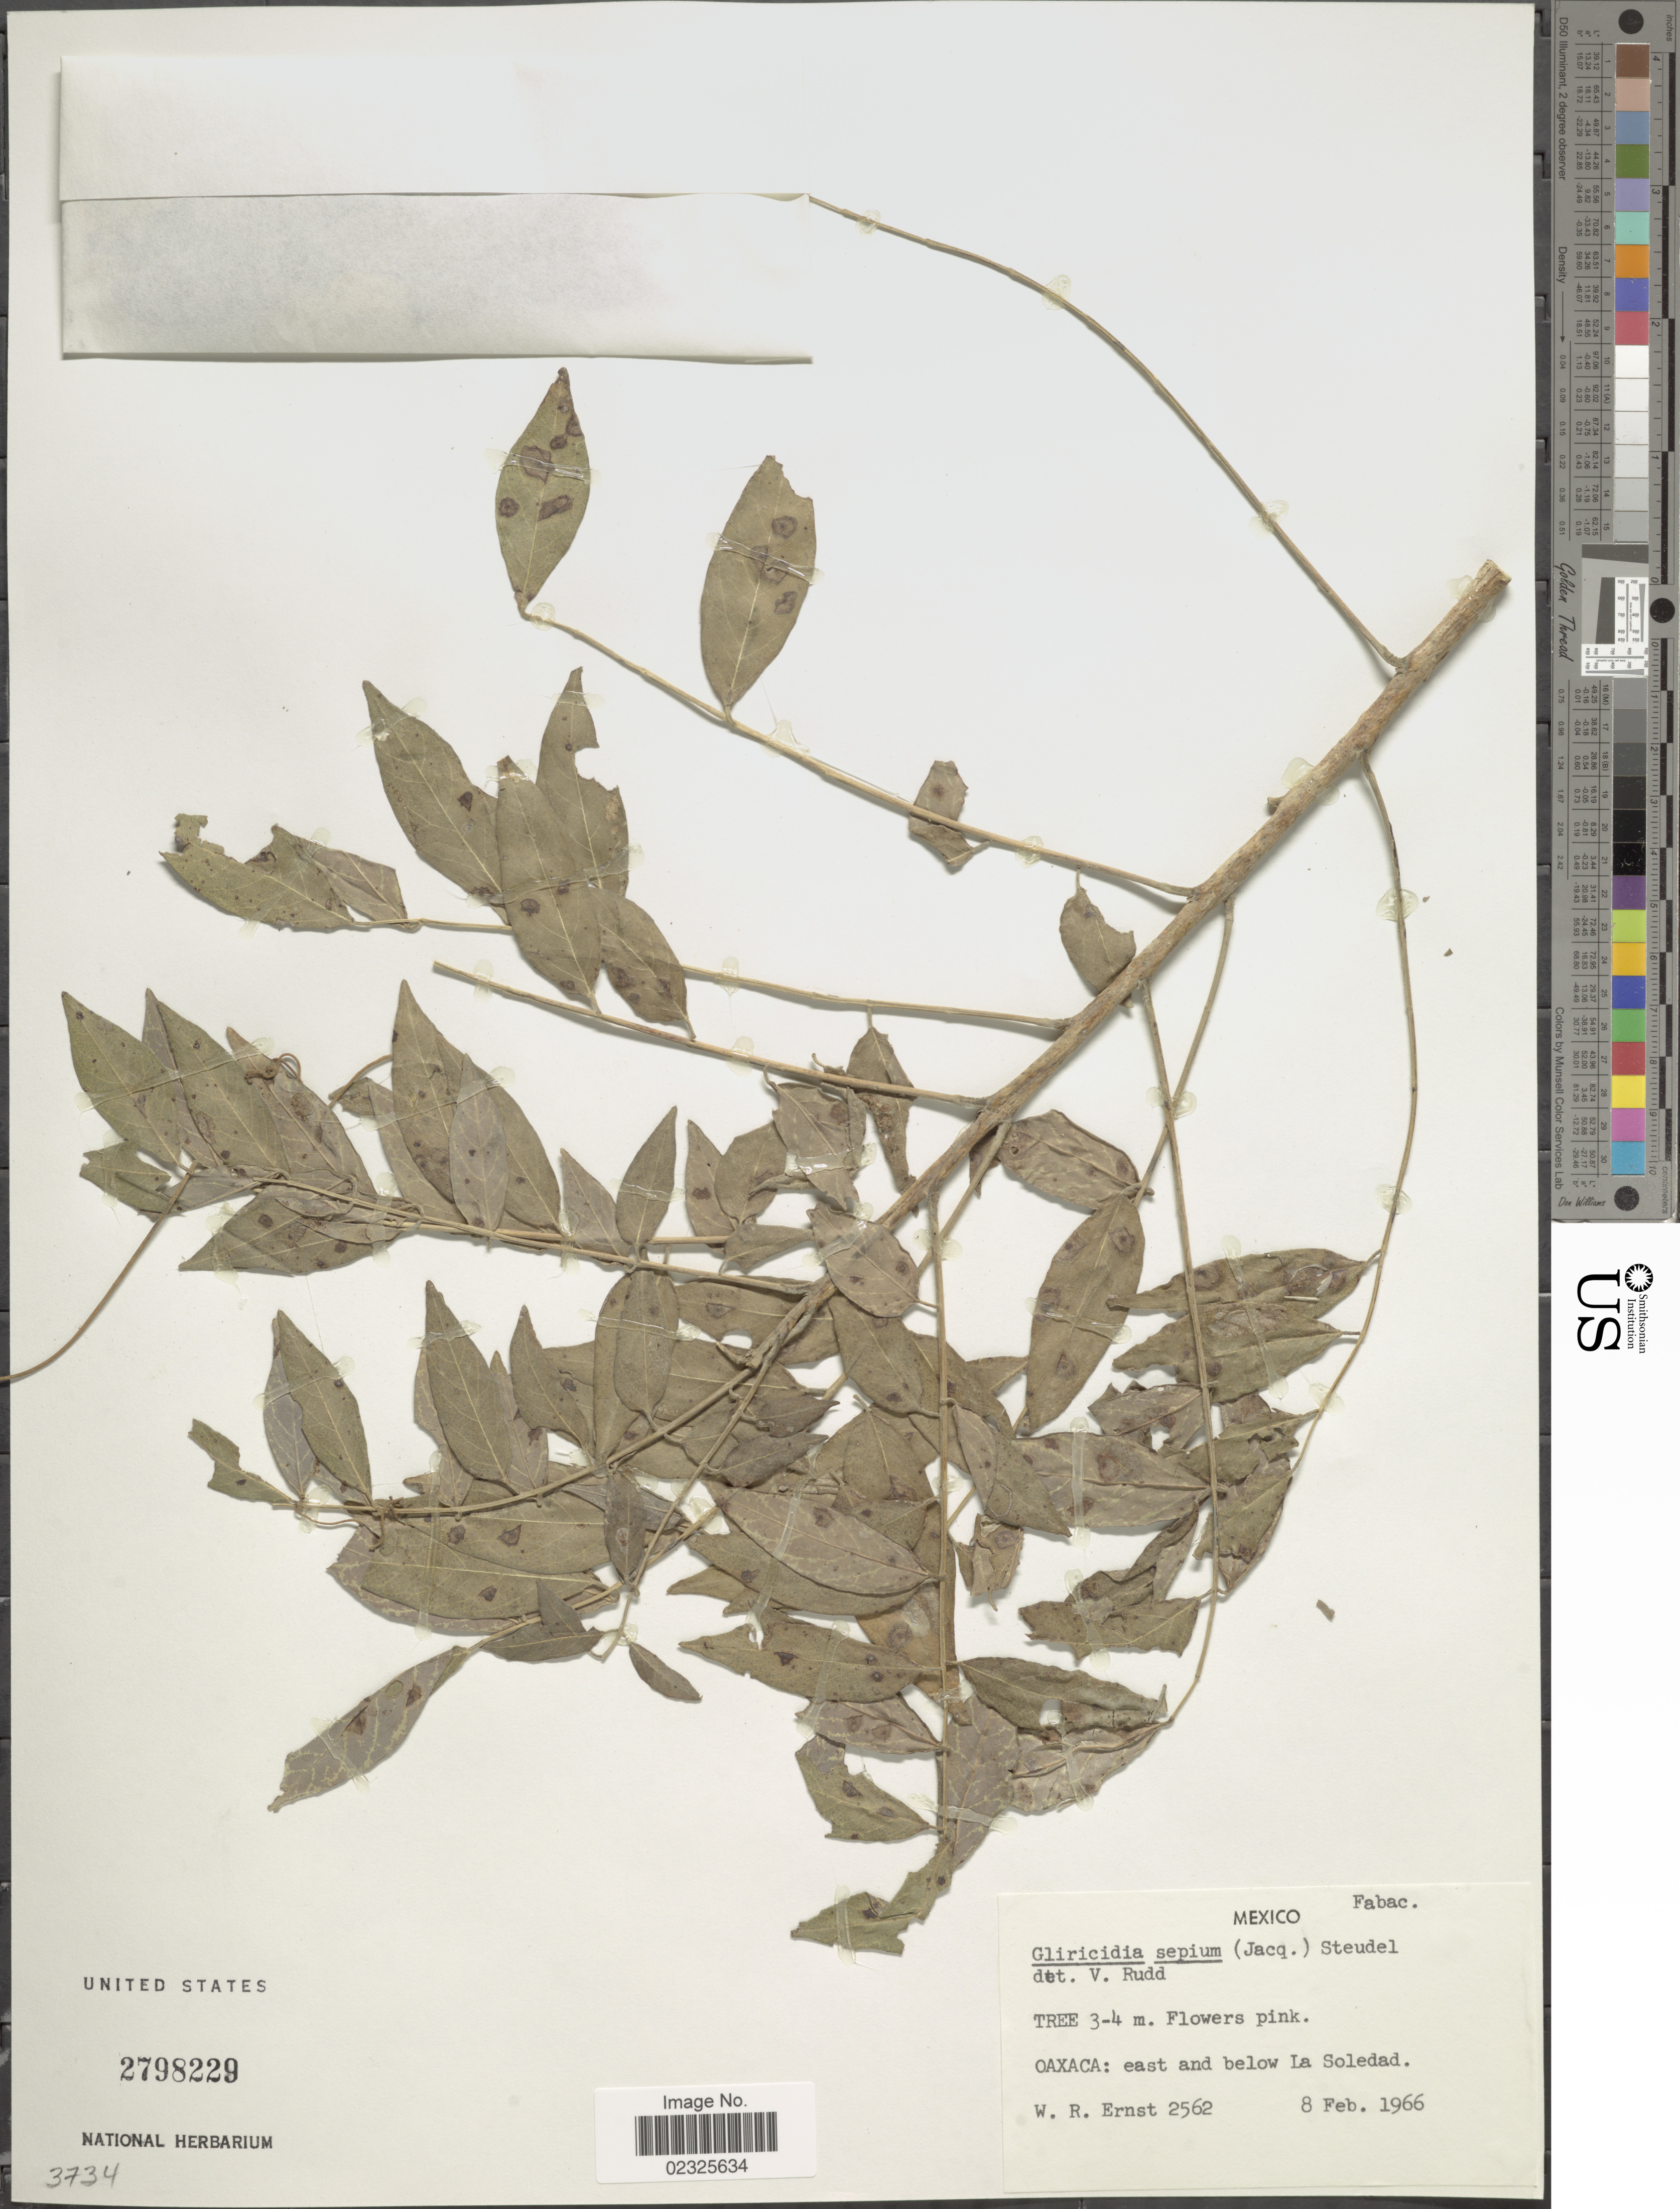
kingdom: Plantae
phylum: Tracheophyta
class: Magnoliopsida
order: Fabales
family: Fabaceae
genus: Gliricidia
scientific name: Gliricidia sepium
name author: (Jacq.) Kunth ex Walp.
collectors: W. R. Ernst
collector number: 2562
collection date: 1966-02-08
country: Mexico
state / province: Oaxaca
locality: East and below La Soledad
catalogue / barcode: US 2798229